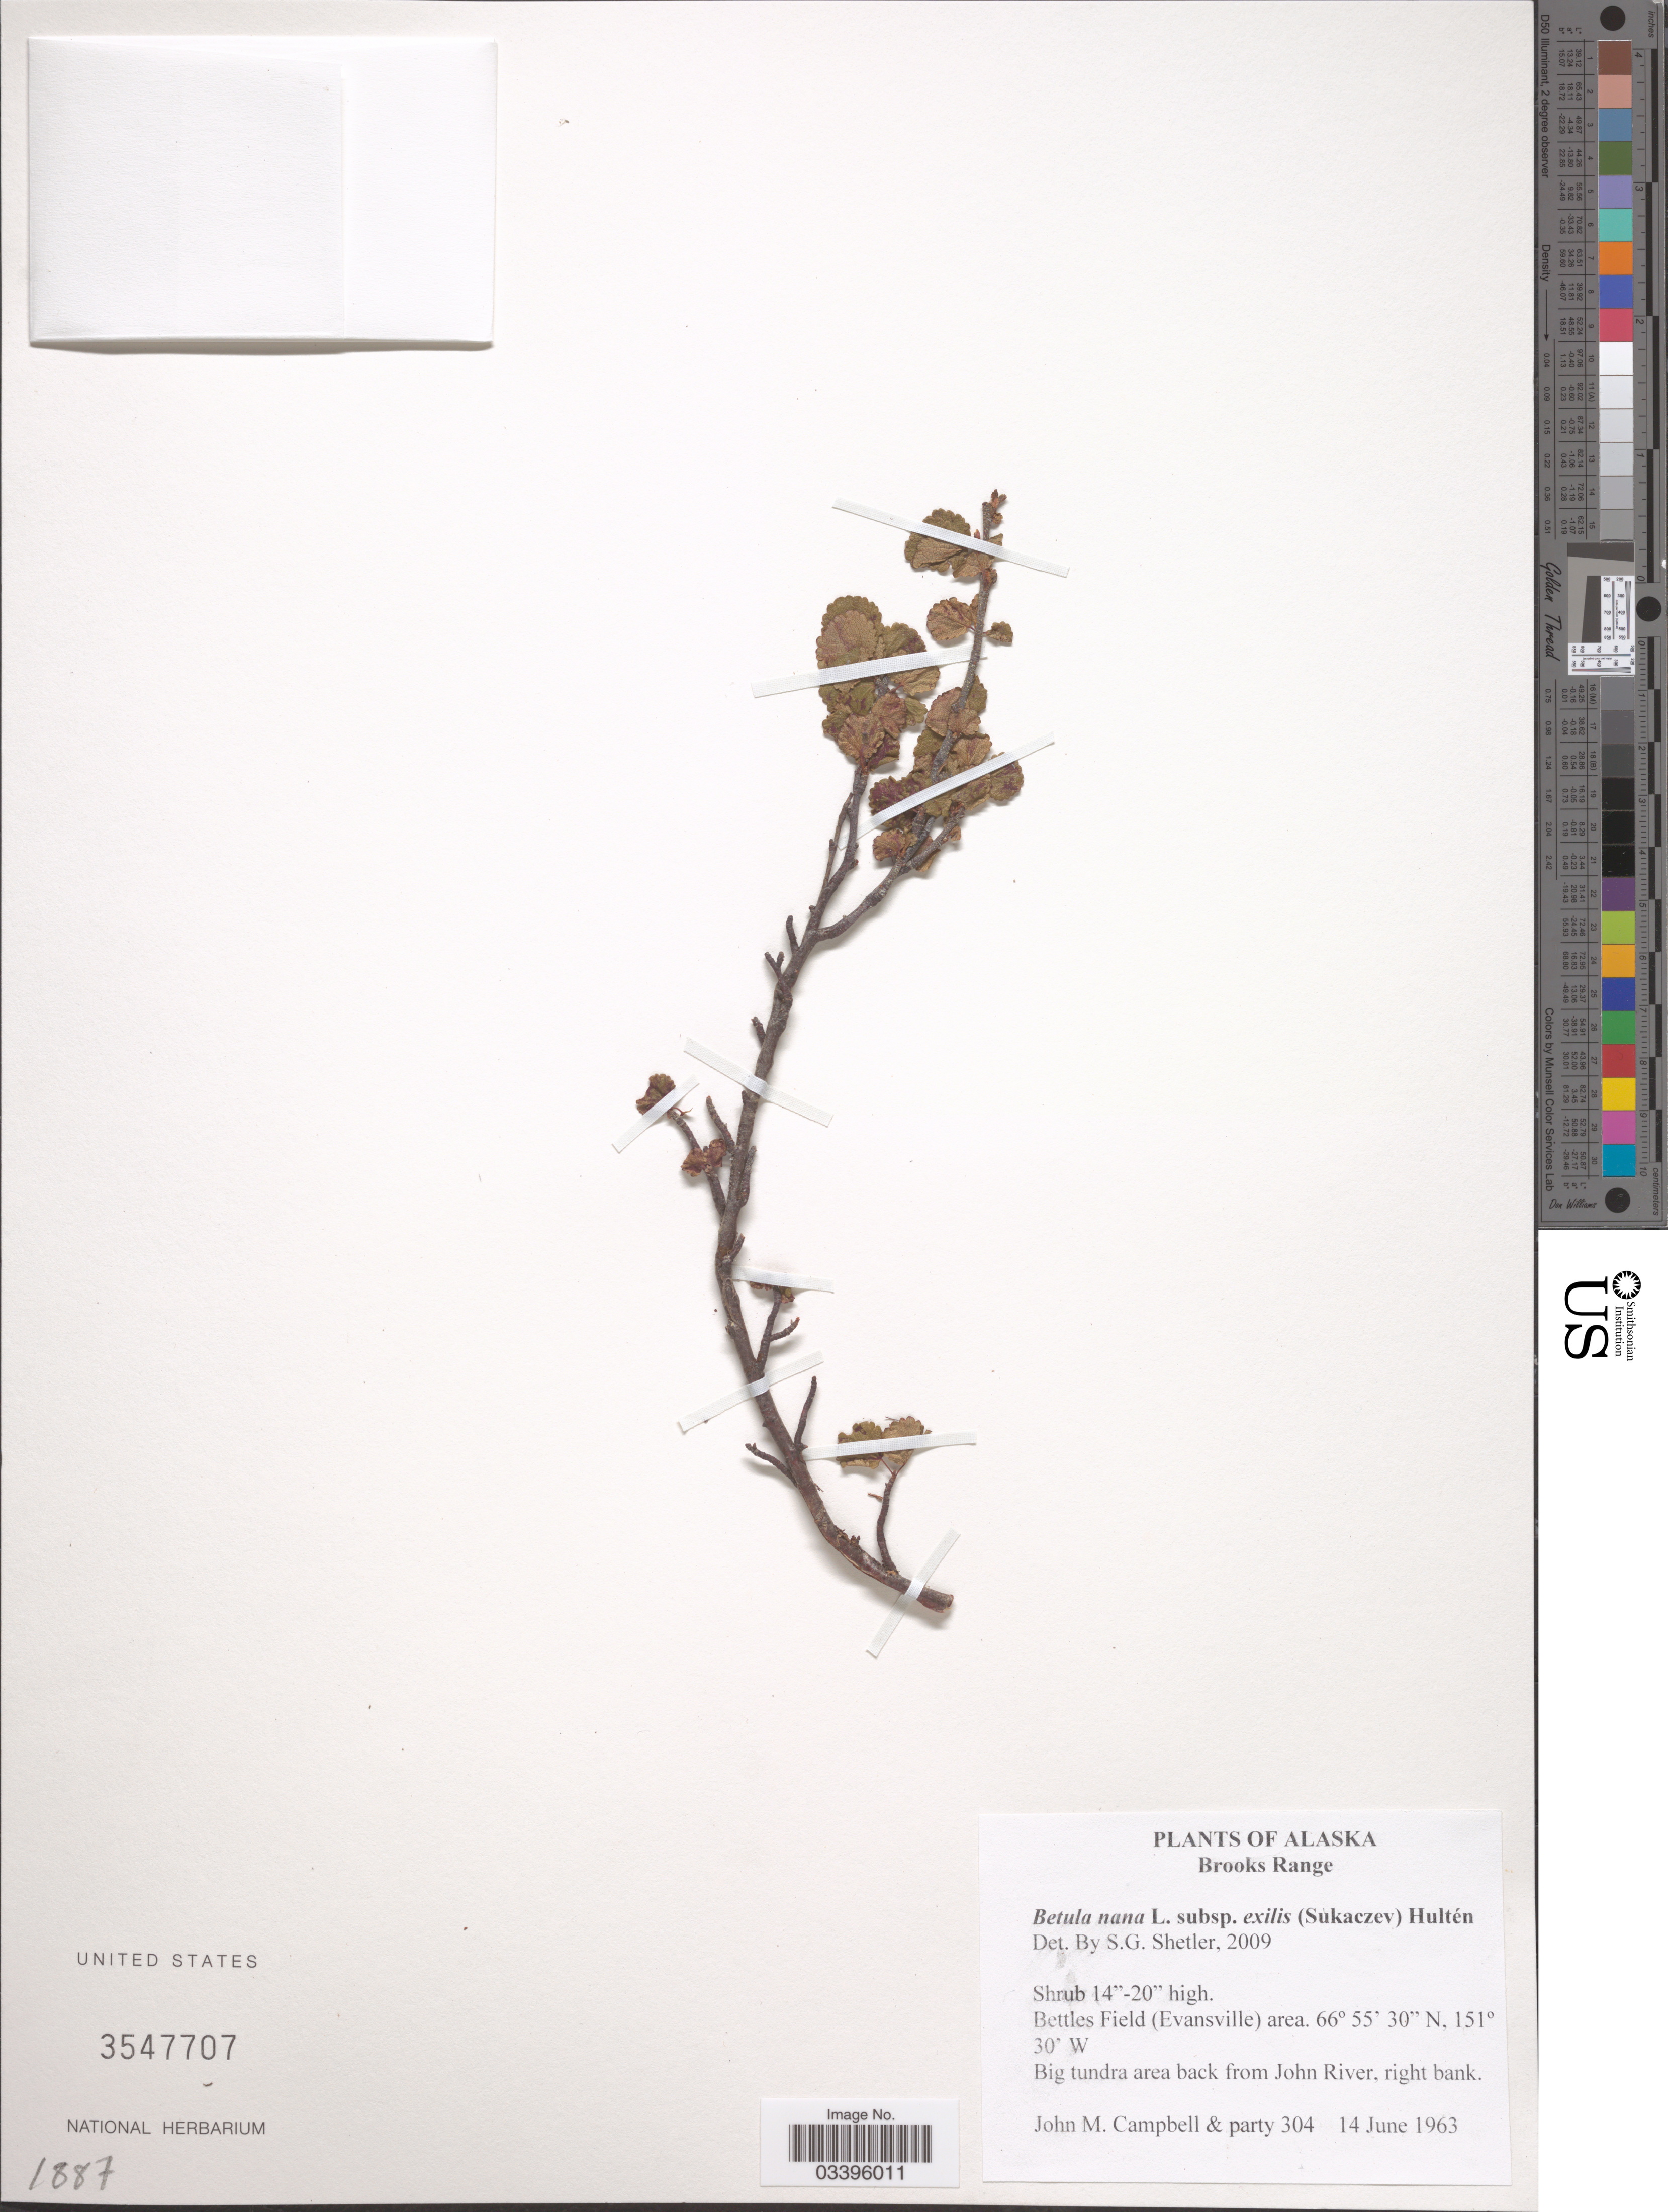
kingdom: Plantae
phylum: Tracheophyta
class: Magnoliopsida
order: Fagales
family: Betulaceae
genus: Betula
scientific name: Betula nana subsp. exilis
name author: L.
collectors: J. M. Campbell & Party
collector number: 304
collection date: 1963-06-14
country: United States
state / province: Alaska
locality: Brooks Range. Bettles Field (Evansville) area. Big tundra area back from John River, right bank.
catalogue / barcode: US 3547707